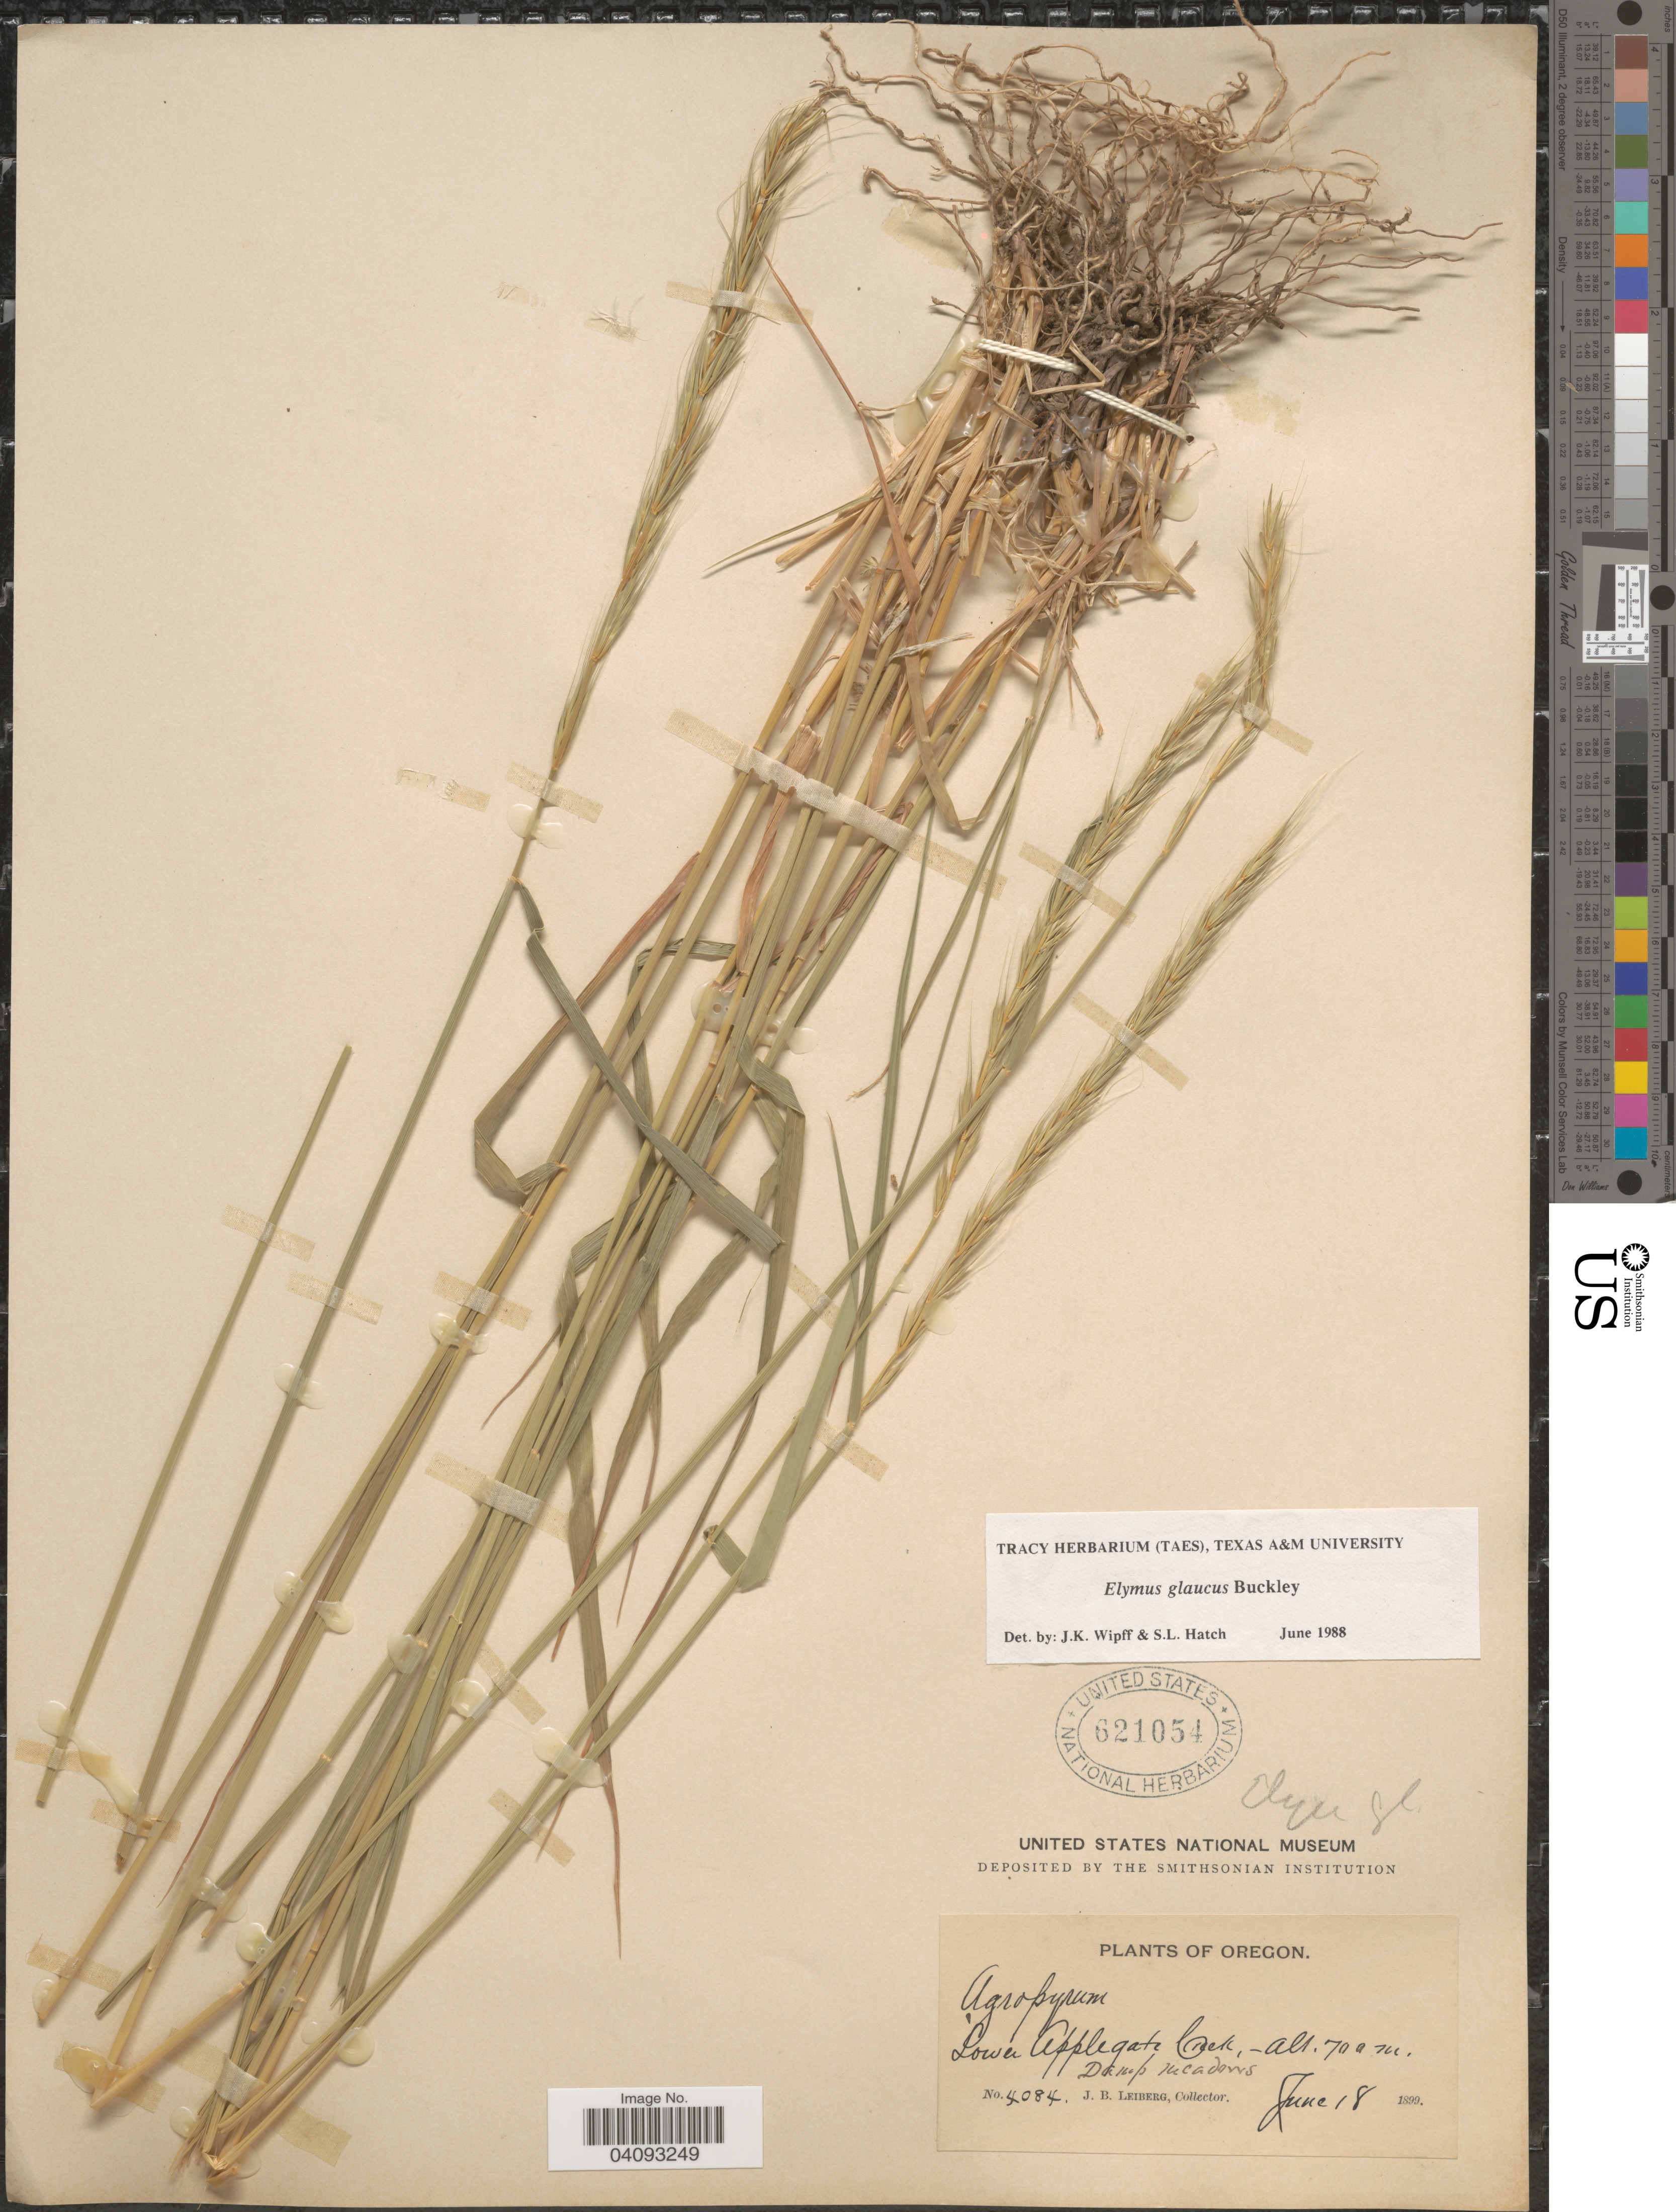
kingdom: Plantae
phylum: Tracheophyta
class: Liliopsida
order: Poales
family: Poaceae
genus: Elymus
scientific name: Elymus glaucus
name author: Buckley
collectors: J. B. Leiberg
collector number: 4084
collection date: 1899-06-18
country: United States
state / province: Oregon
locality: Lower Applegate Creek.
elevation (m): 700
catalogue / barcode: US 621054